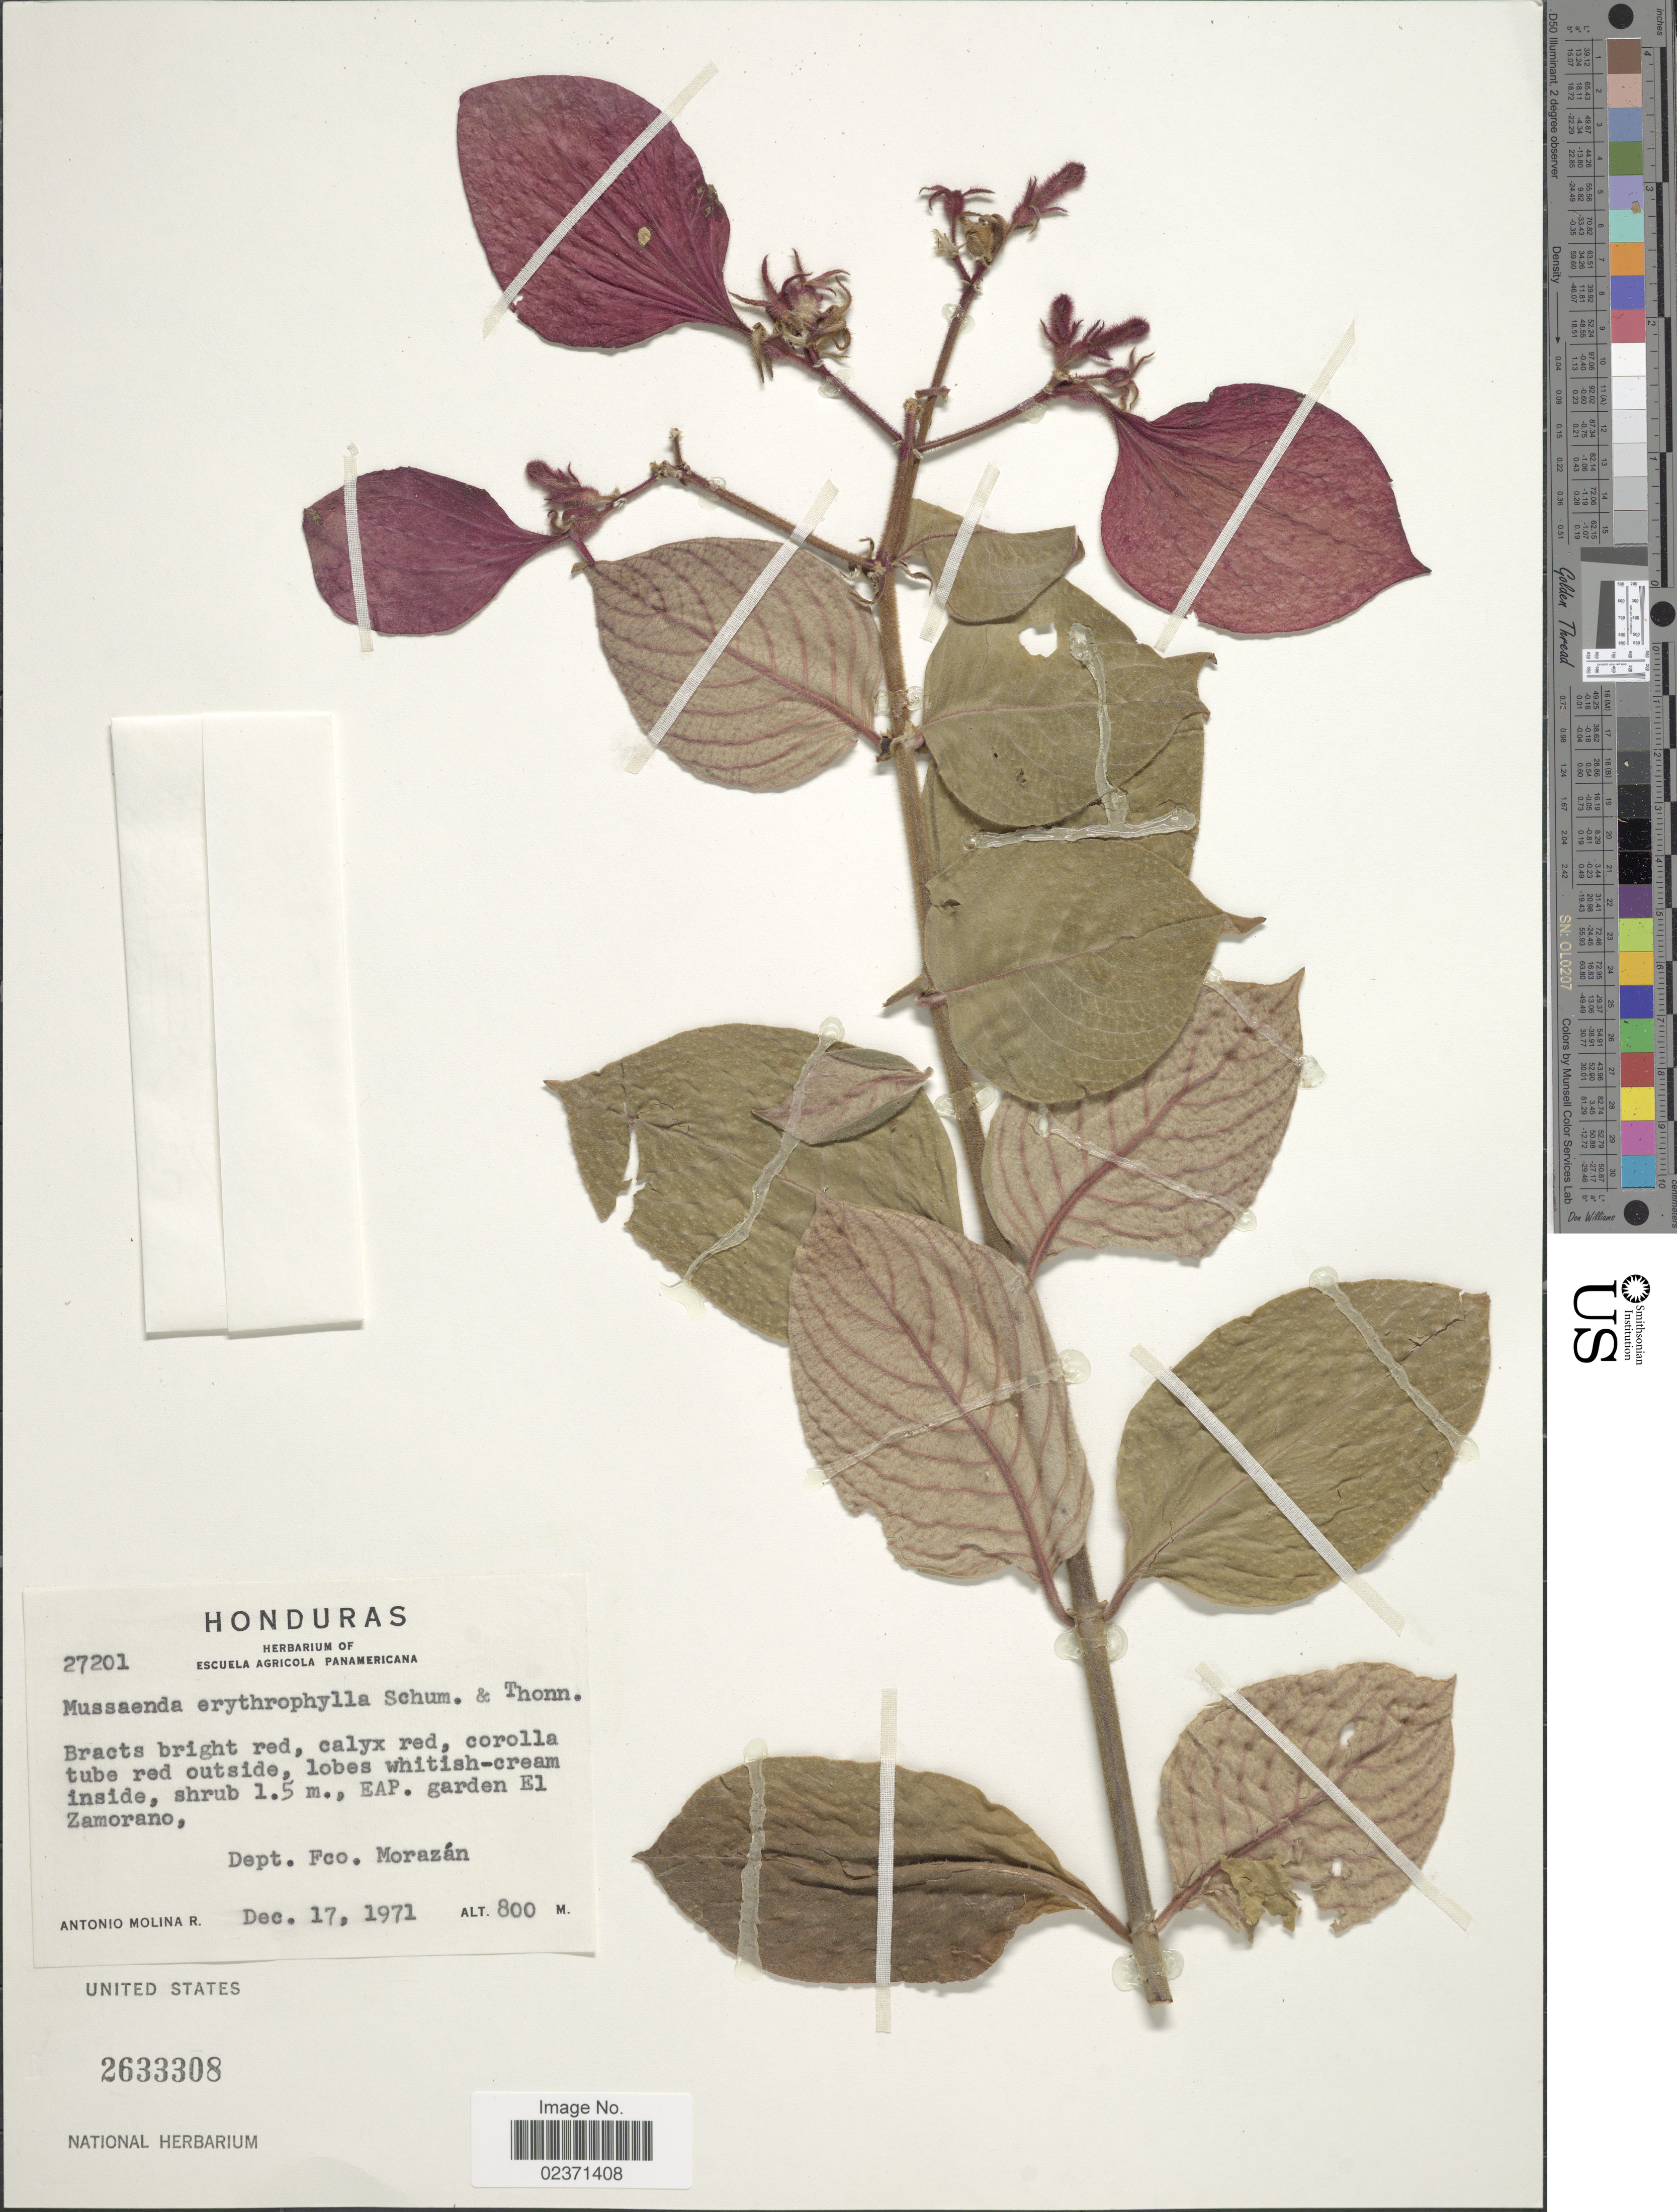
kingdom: Plantae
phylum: Tracheophyta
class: Magnoliopsida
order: Gentianales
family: Rubiaceae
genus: Mussaenda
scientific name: Mussaenda erythrophylla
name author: Schumach. & Thonn.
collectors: A. Molina R.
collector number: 27201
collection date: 1971-12-17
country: Honduras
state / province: Fco. Morazán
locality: EAP. garden El Zamorano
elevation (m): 800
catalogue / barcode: US 2633308